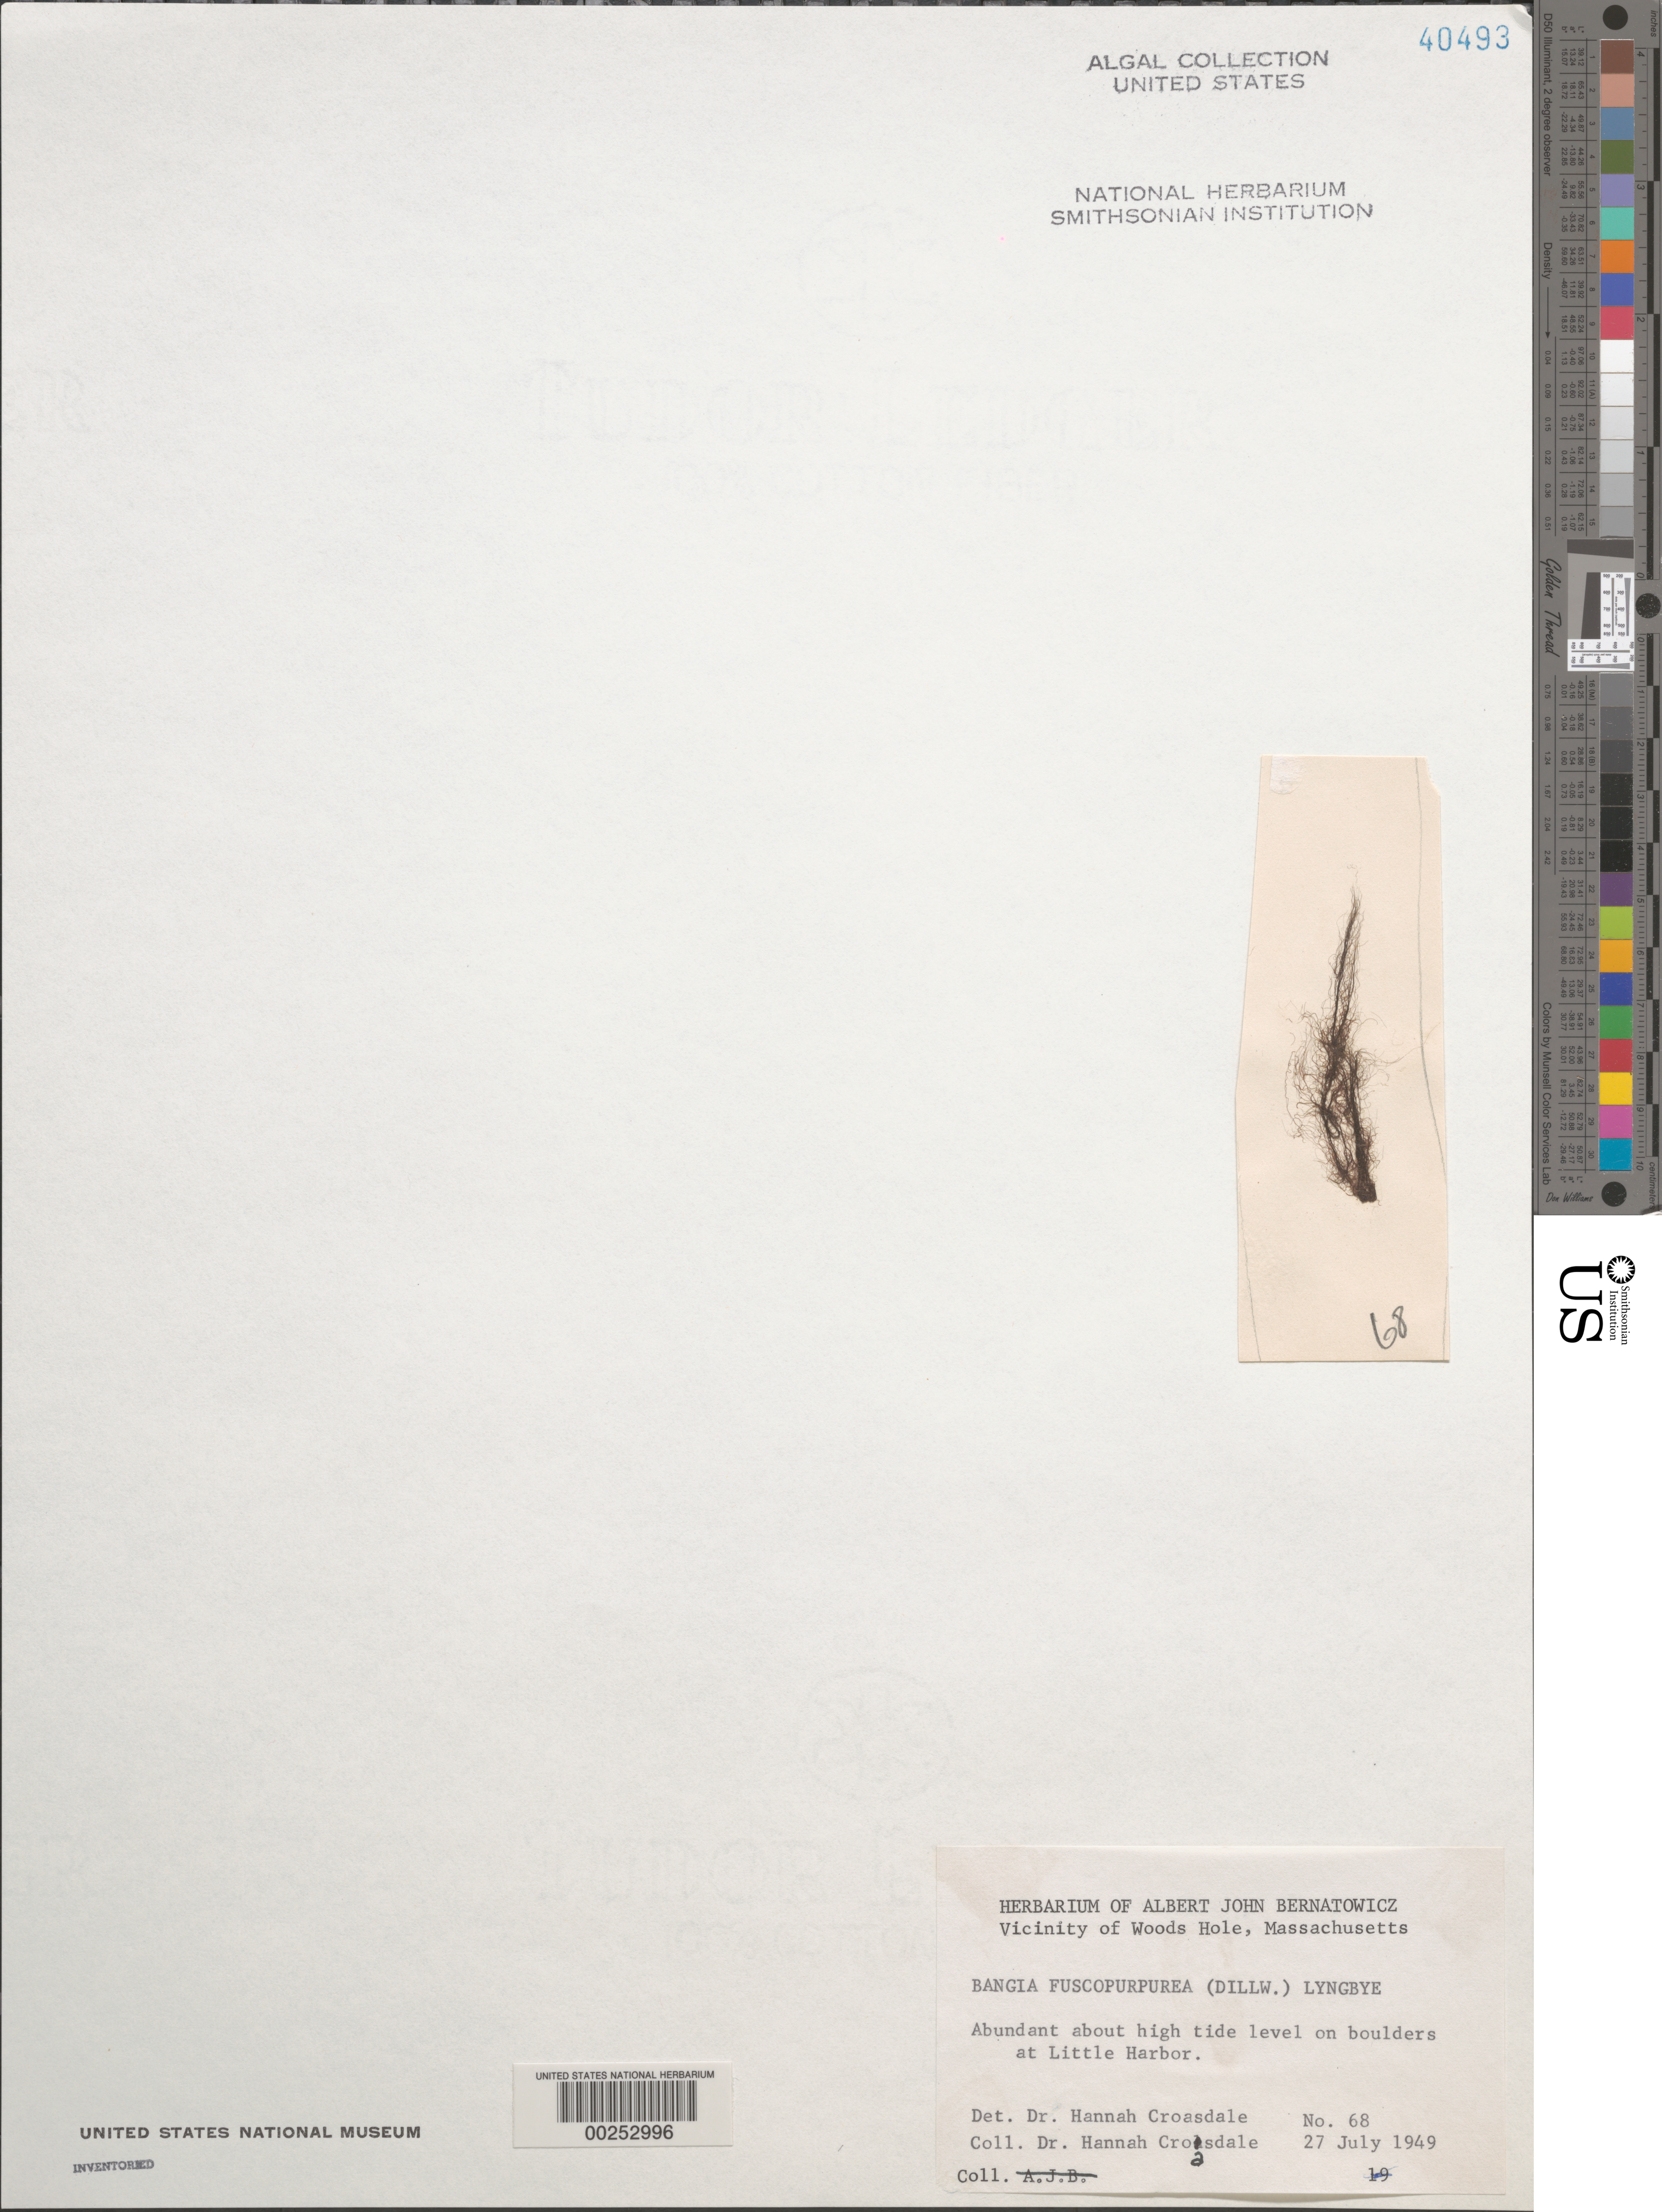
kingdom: Plantae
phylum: Rhodophyta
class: Bangiophyceae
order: Bangiales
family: Bangiaceae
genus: Bangia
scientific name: Bangia fuscopurpurea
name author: (Dillwyn) Lyngb.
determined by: Croasdale, H. T.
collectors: H. T. Croasdale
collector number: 68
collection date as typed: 27 Jul 1949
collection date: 1949-07-27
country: United States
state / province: Massachusetts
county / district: Barnstable County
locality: Woods Hole, Little Harbor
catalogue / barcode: US 40493